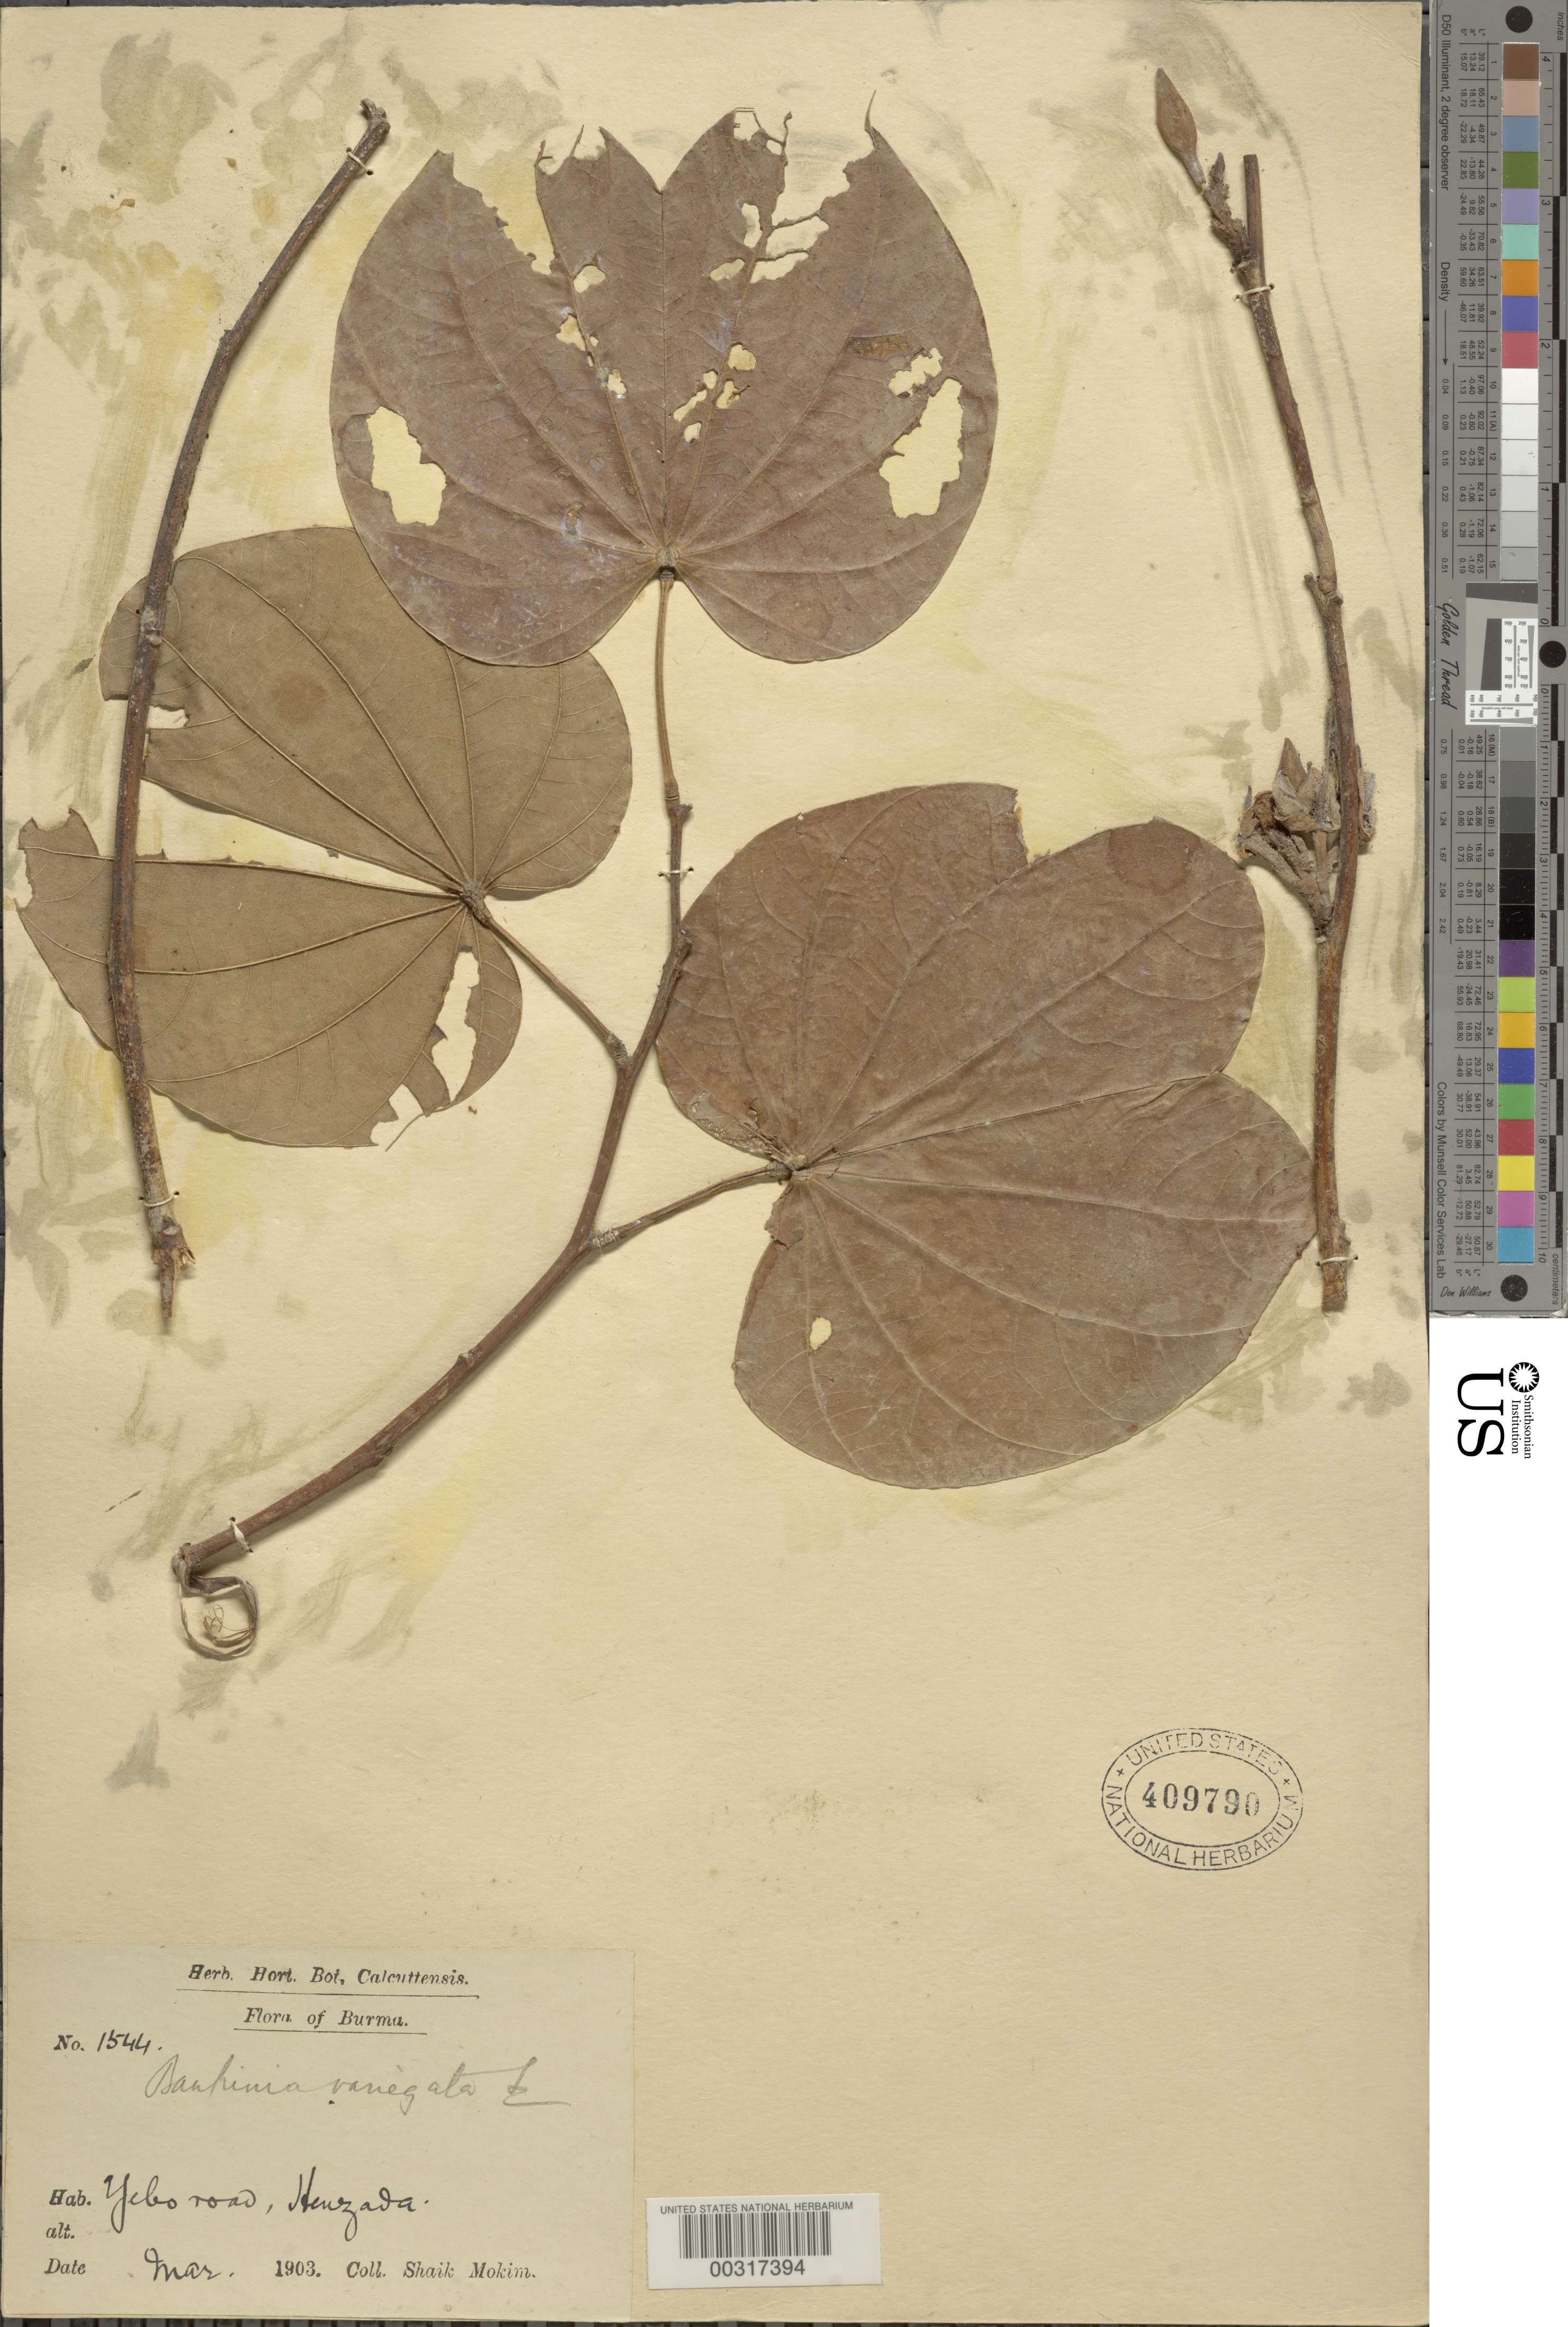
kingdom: Plantae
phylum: Tracheophyta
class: Magnoliopsida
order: Fabales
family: Fabaceae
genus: Phanera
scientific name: Phanera variegata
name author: (L.) Benth.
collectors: S. Mokim et al.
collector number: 1544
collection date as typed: Mar 1903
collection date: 1903-03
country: Myanmar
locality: Yebo road, Henzada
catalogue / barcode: US 409790